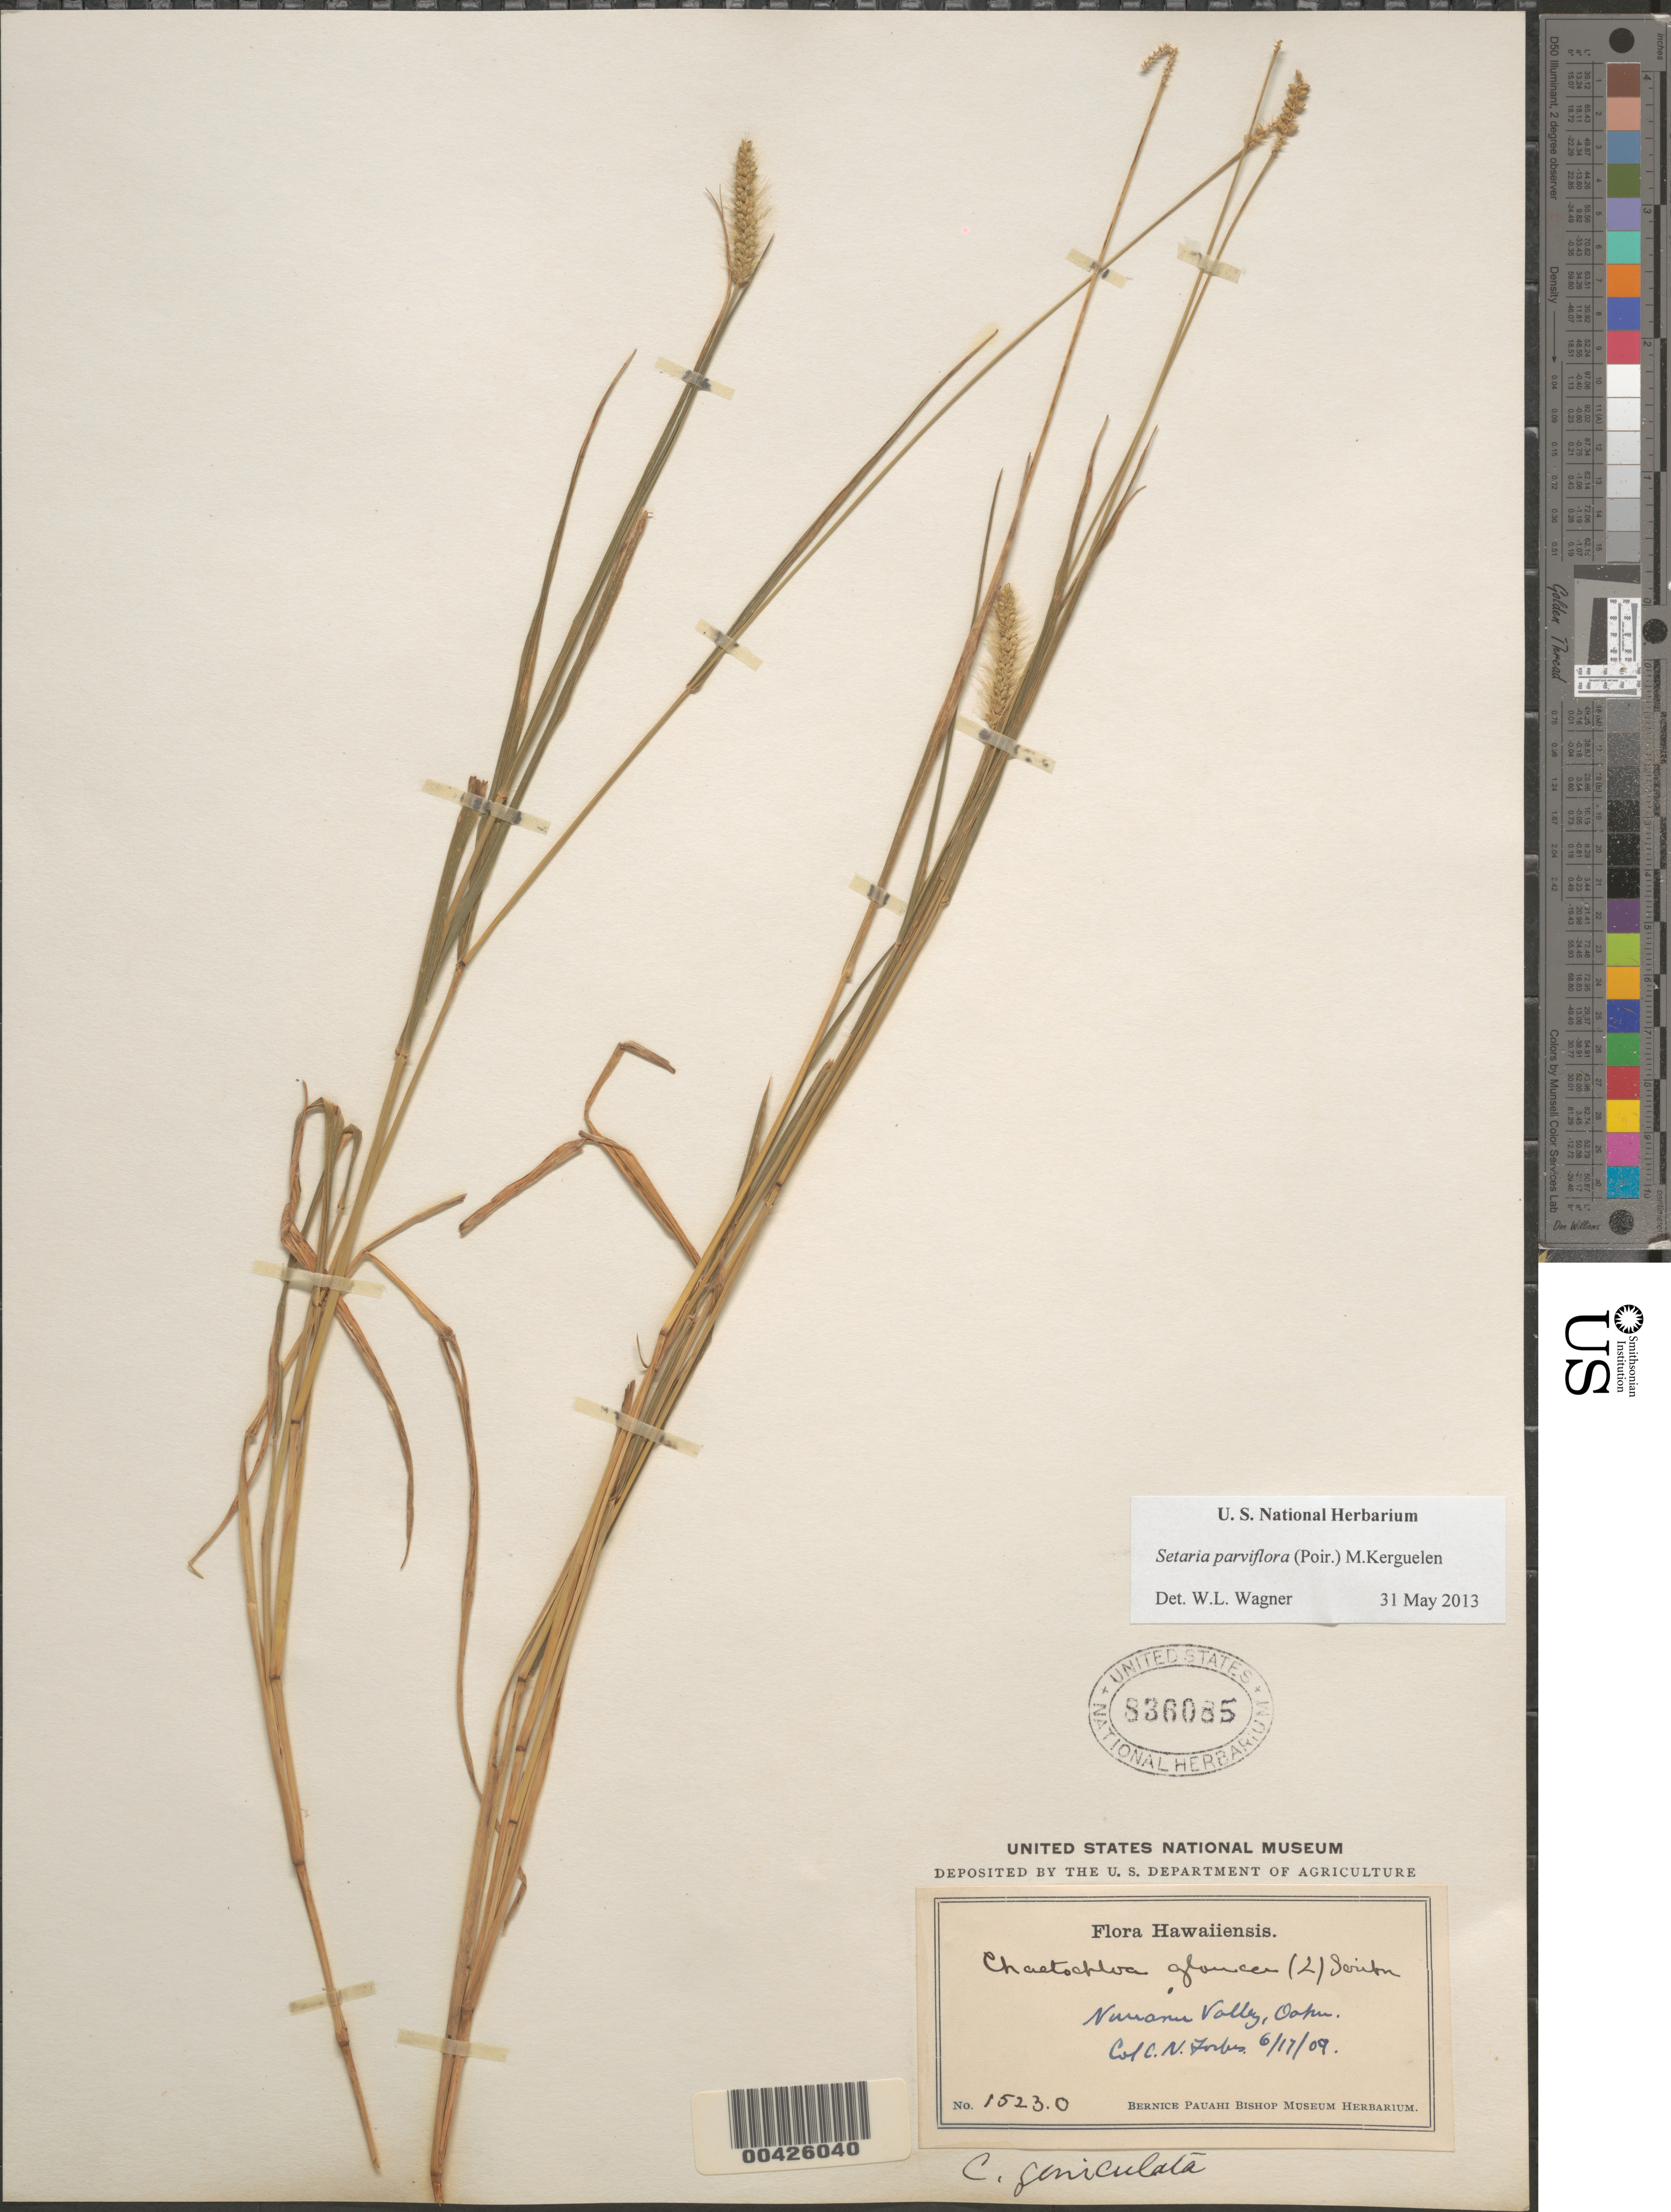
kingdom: Plantae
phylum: Tracheophyta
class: Liliopsida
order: Poales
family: Poaceae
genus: Setaria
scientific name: Setaria parviflora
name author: (Poir.) Kerguélen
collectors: C. N. Forbes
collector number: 1523.O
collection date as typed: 17 Jun 1909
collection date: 1909-06-17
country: United States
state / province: Hawaii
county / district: Honolulu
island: Oahu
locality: Nuuanu Valley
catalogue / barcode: US 836085